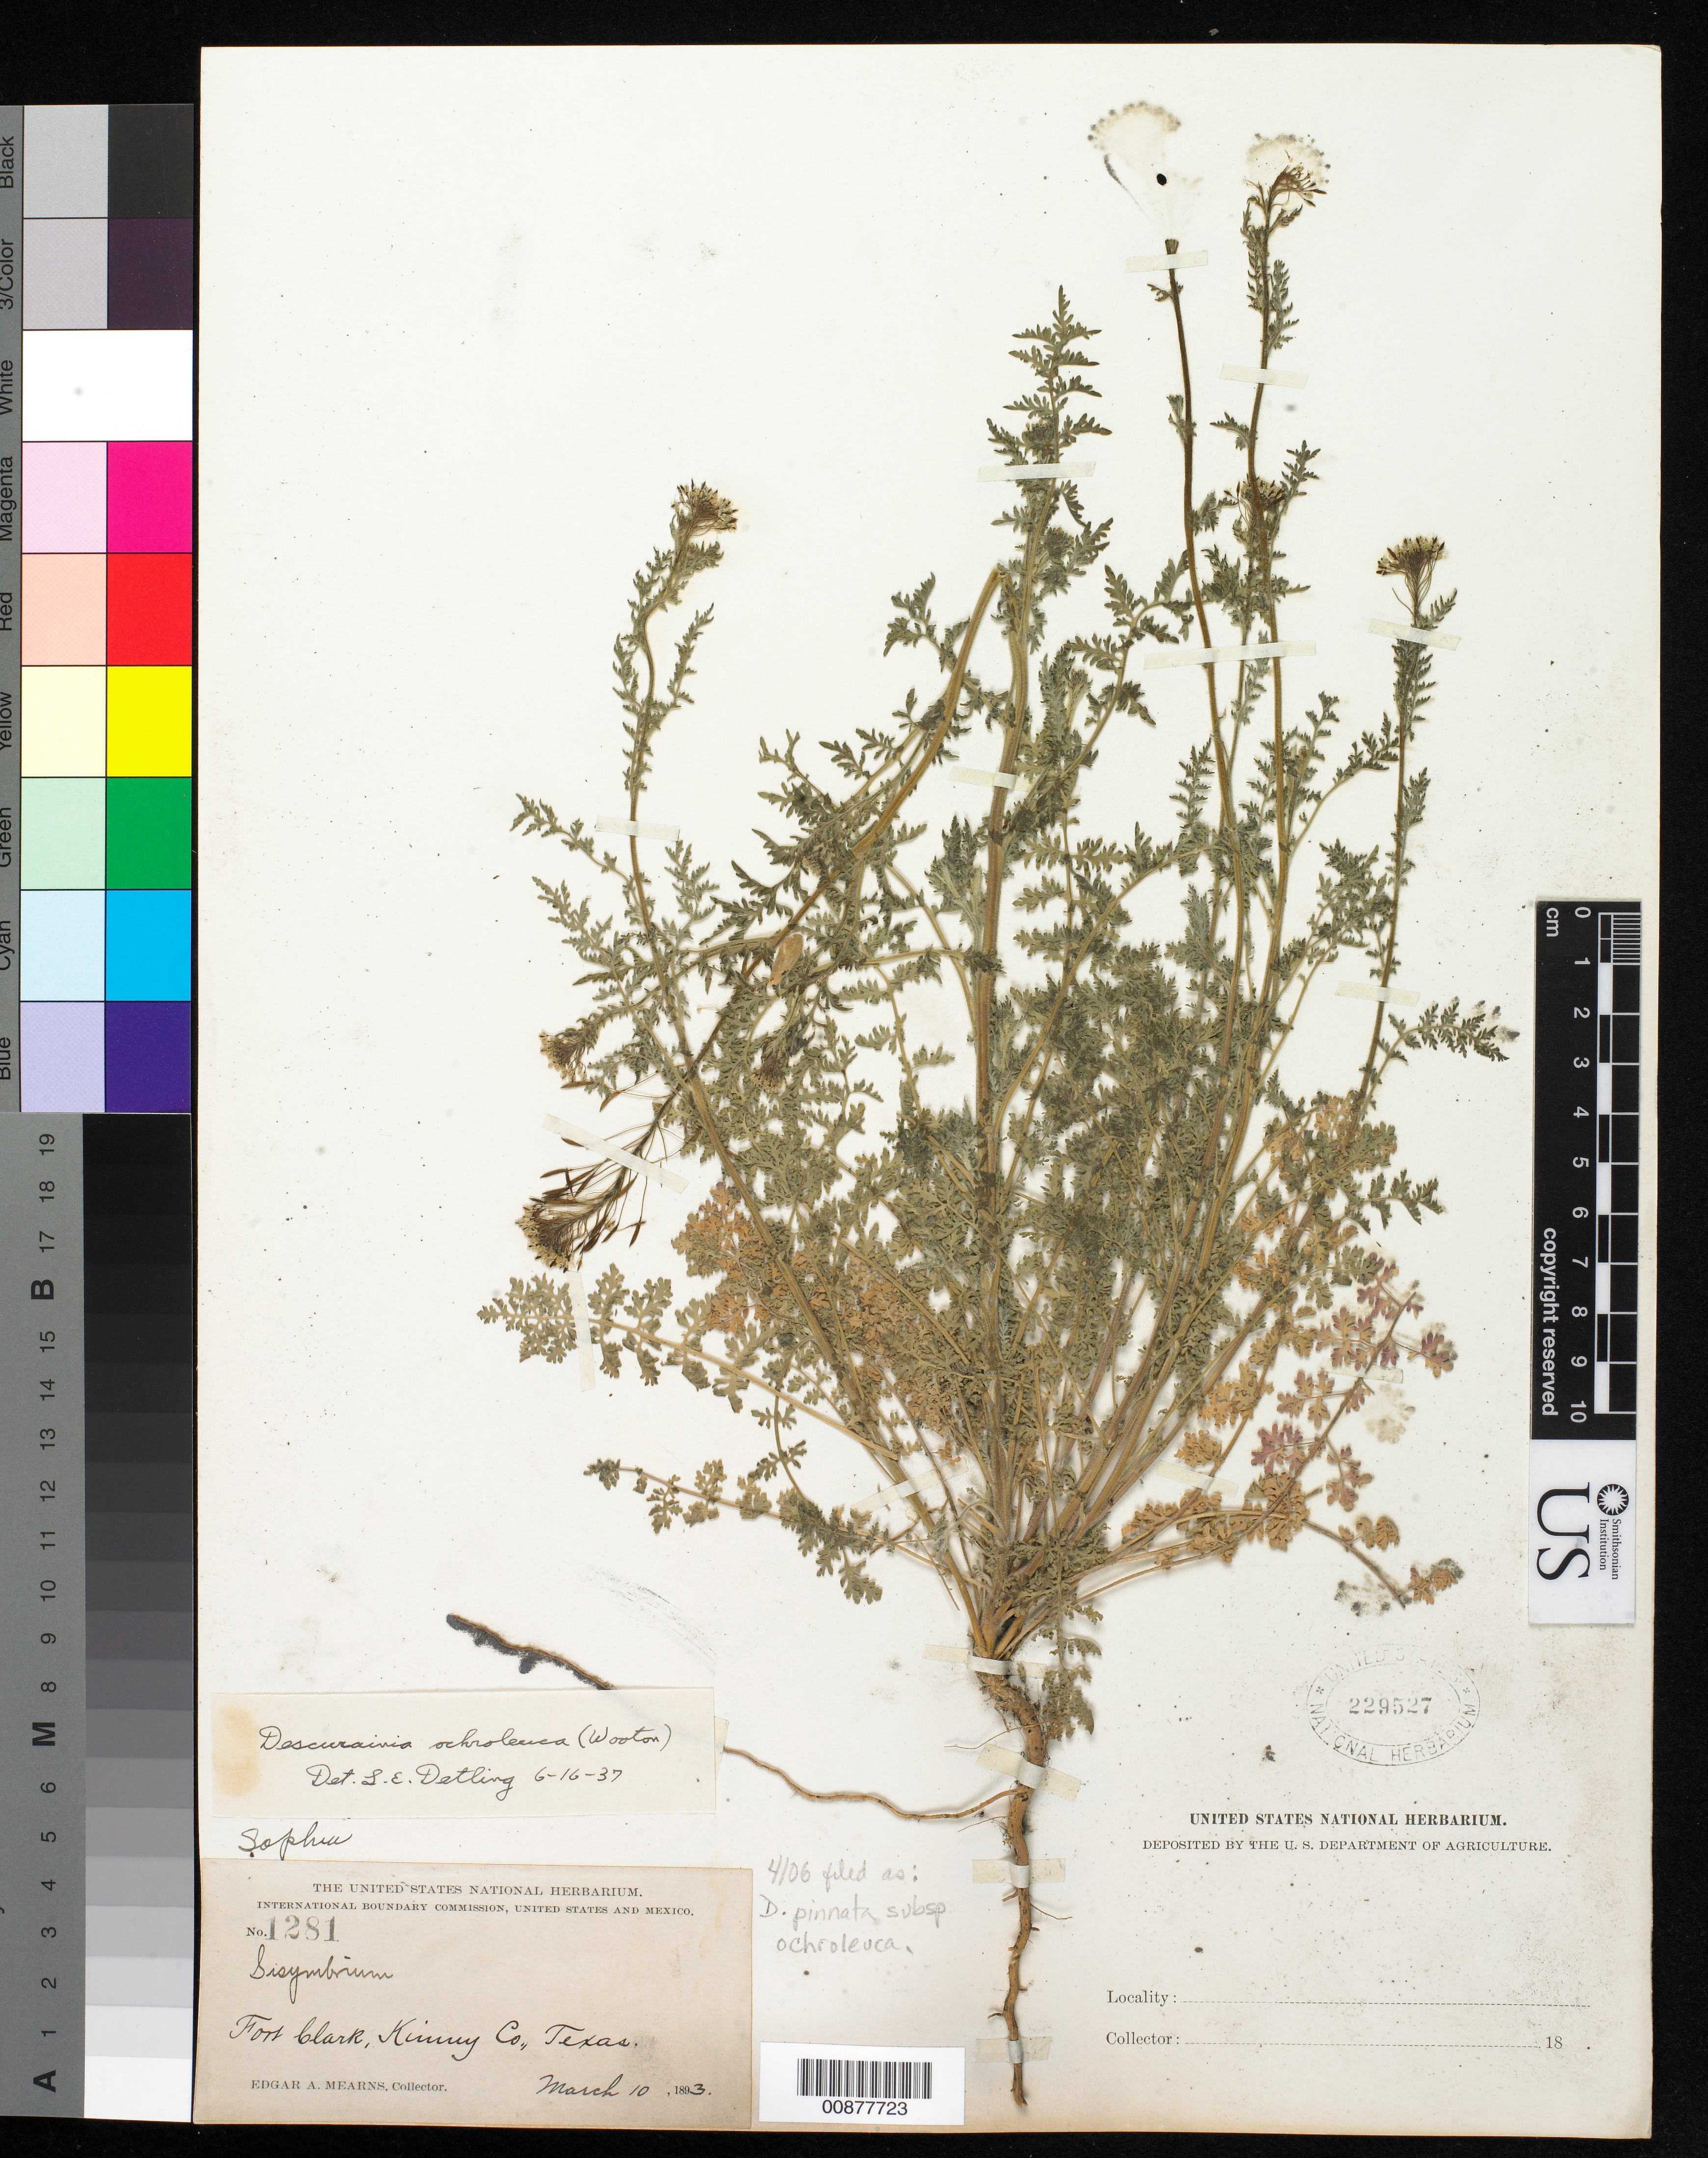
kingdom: Plantae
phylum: Tracheophyta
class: Magnoliopsida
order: Brassicales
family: Brassicaceae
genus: Descurainia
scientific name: Descurainia pinnata subsp. ochroleuca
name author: (Wooton) Detling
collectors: E. A. Mearns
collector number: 1281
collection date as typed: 10 Mar 1893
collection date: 1893-03-10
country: United States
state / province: Texas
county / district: Kinney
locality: Fort Clark, Kinney County, Texas.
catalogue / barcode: US 229527